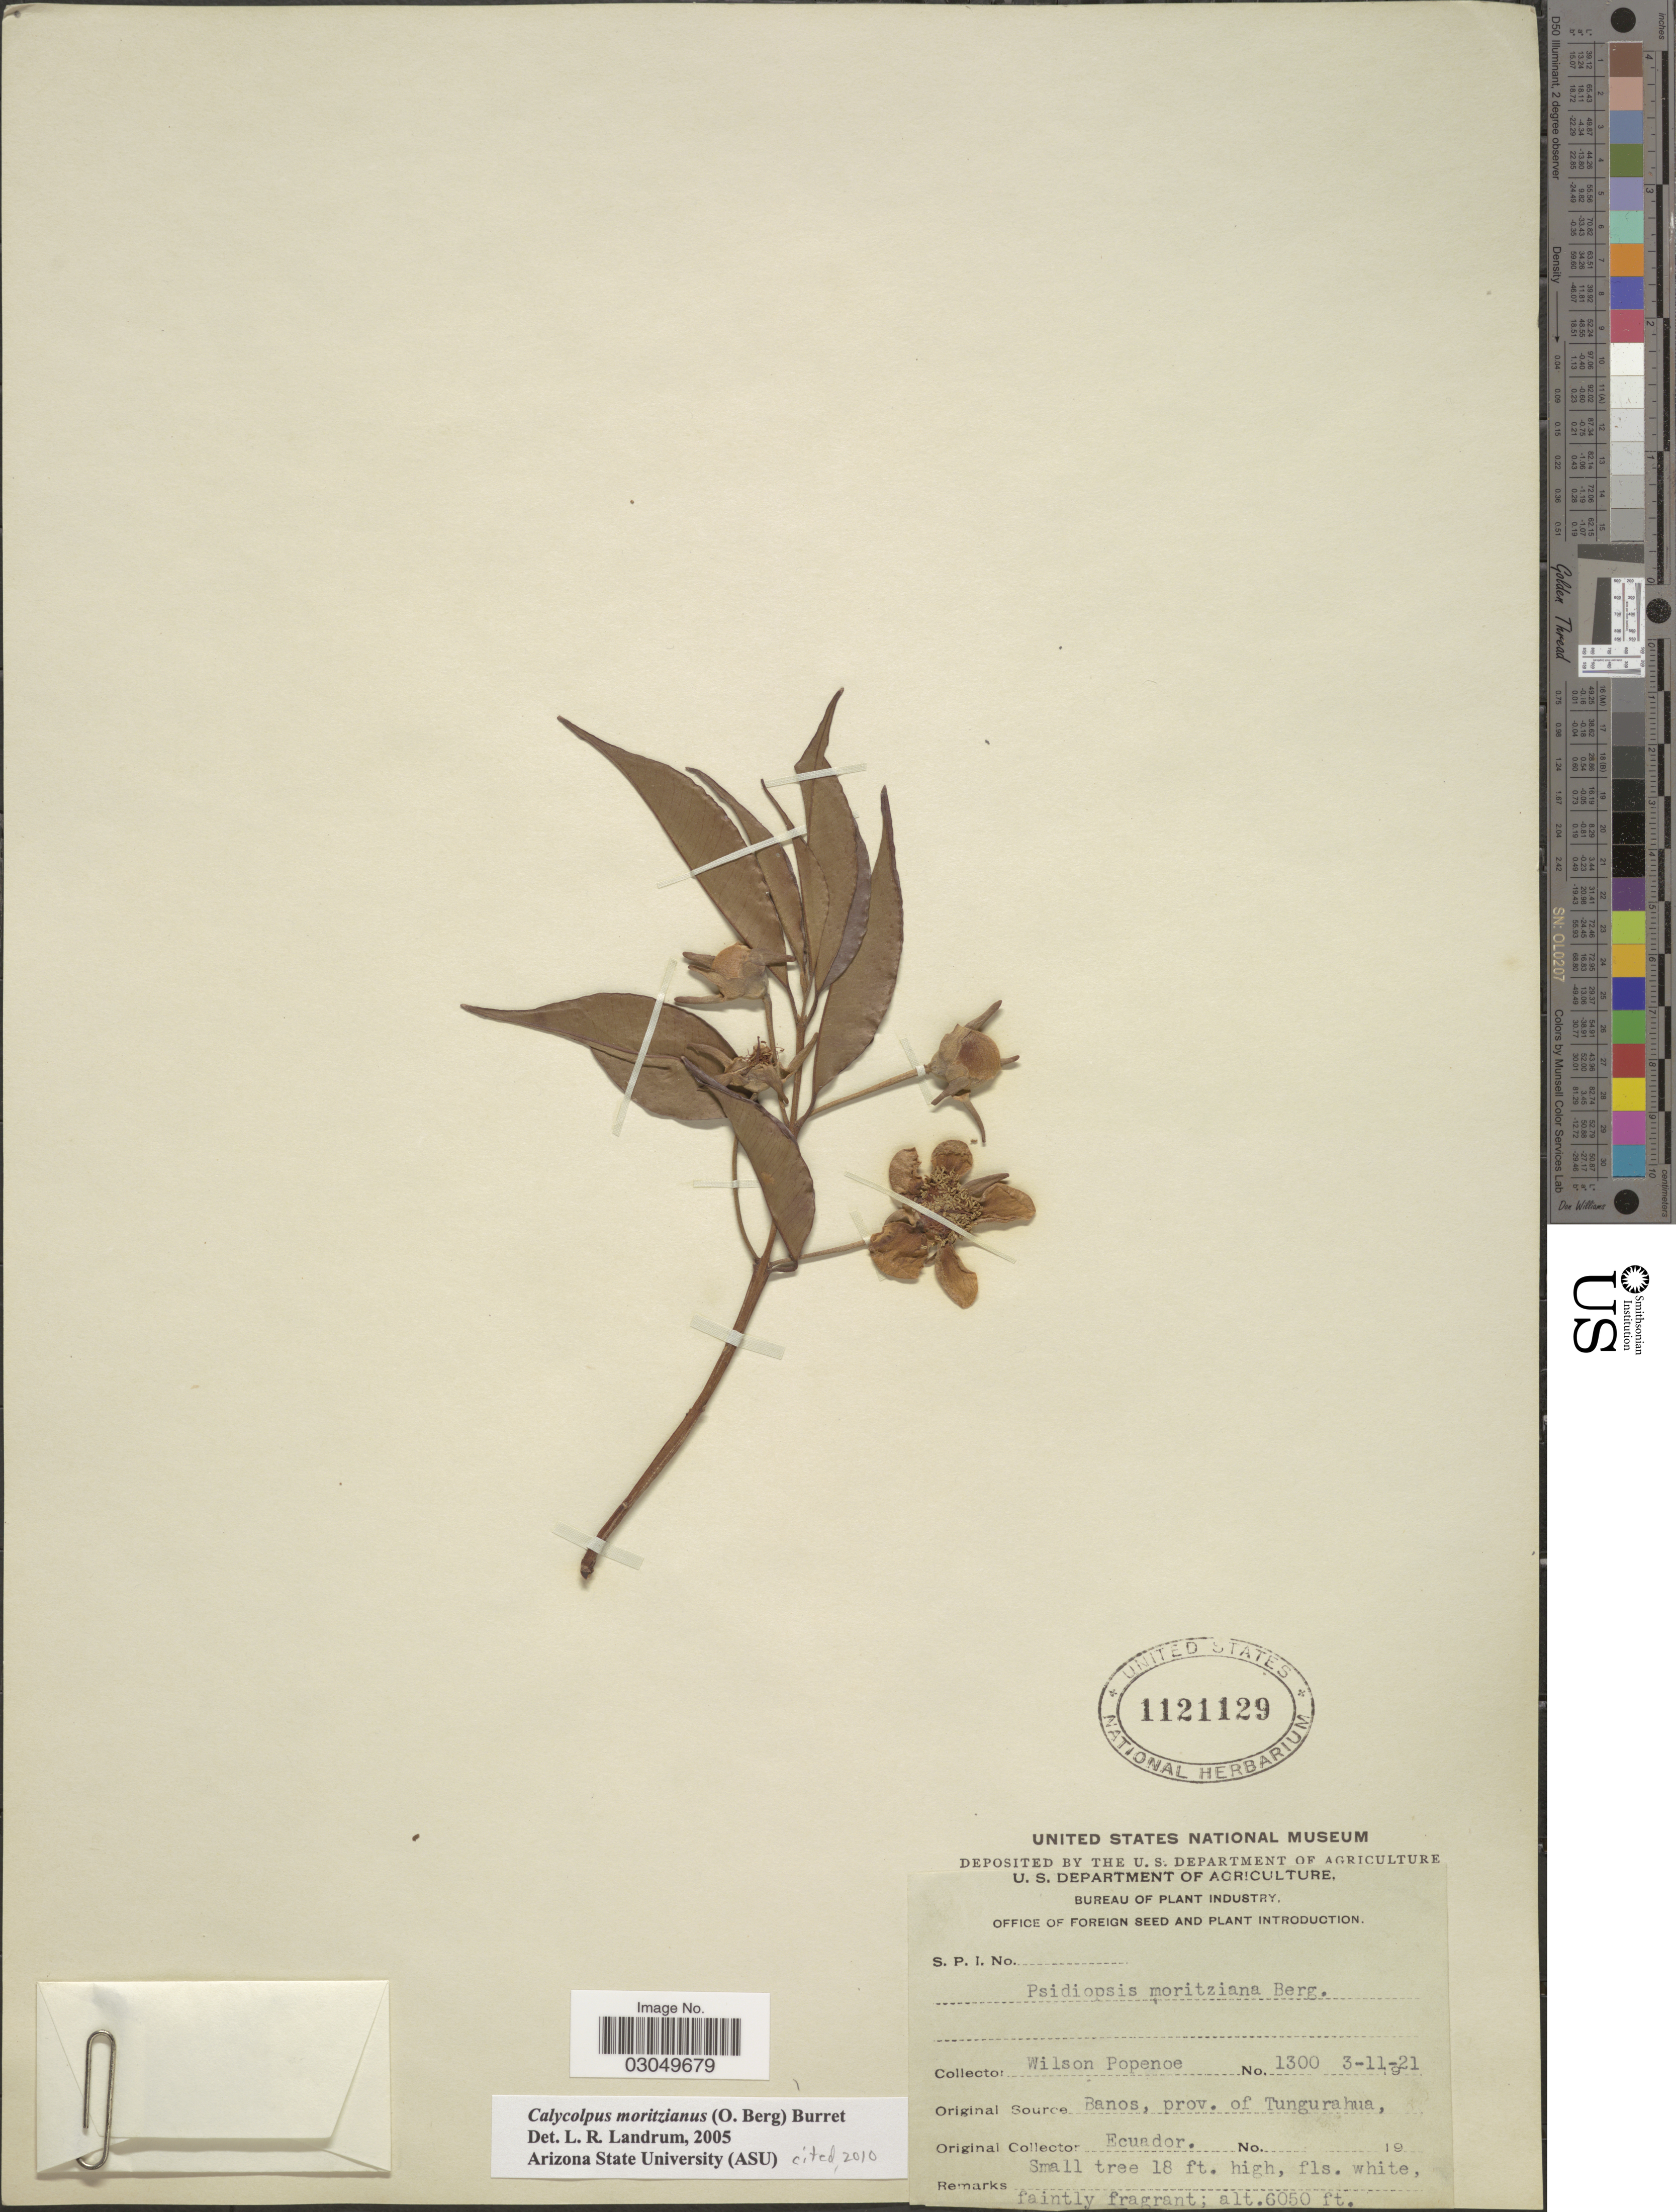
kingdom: Plantae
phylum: Tracheophyta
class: Magnoliopsida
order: Myrtales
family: Myrtaceae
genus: Calycolpus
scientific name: Calycolpus moritzianus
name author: (O. Berg) Burret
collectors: F. Popenoe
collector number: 1300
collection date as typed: Transcribed d/m/y: 3/11/21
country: Ecuador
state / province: Tungurahua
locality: Banos.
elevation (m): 1844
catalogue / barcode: US 1121129